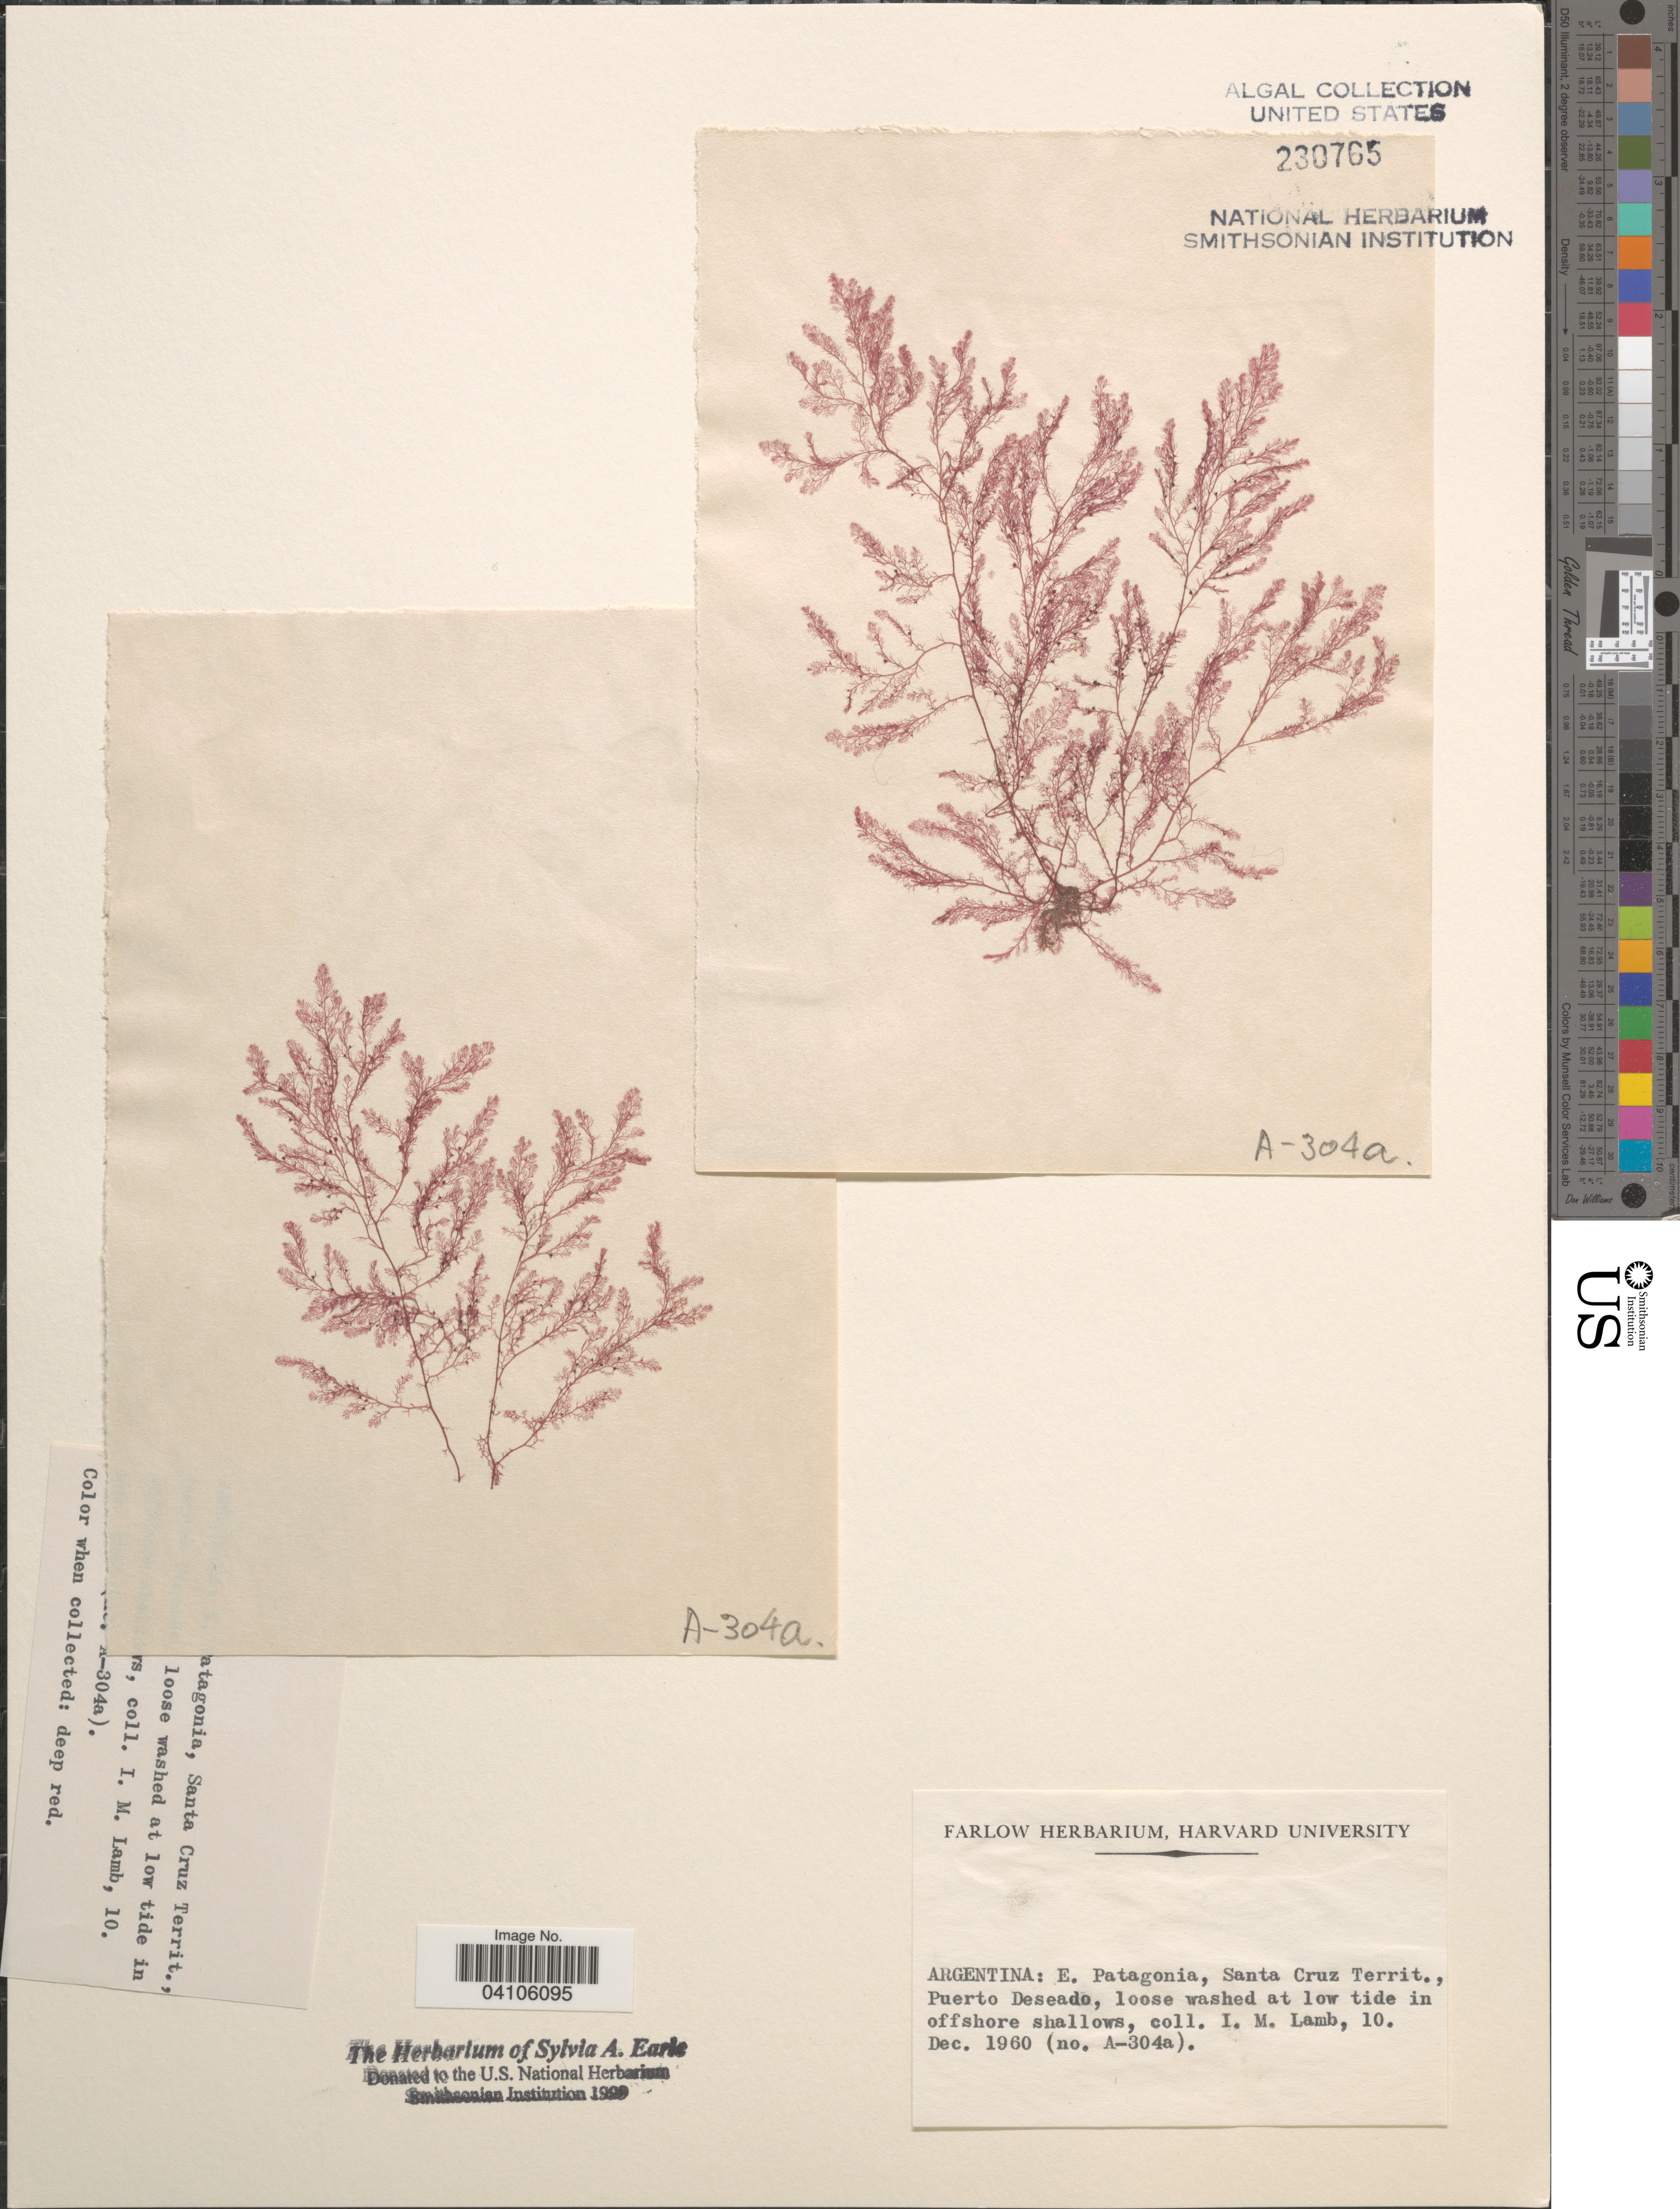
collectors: I. M. Lamb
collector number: A-304a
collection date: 1960-12-10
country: Argentina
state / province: Santa Cruz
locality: E. Patagonia, Santa Cruz Territ., Puerto Deseado.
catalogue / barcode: US 230765